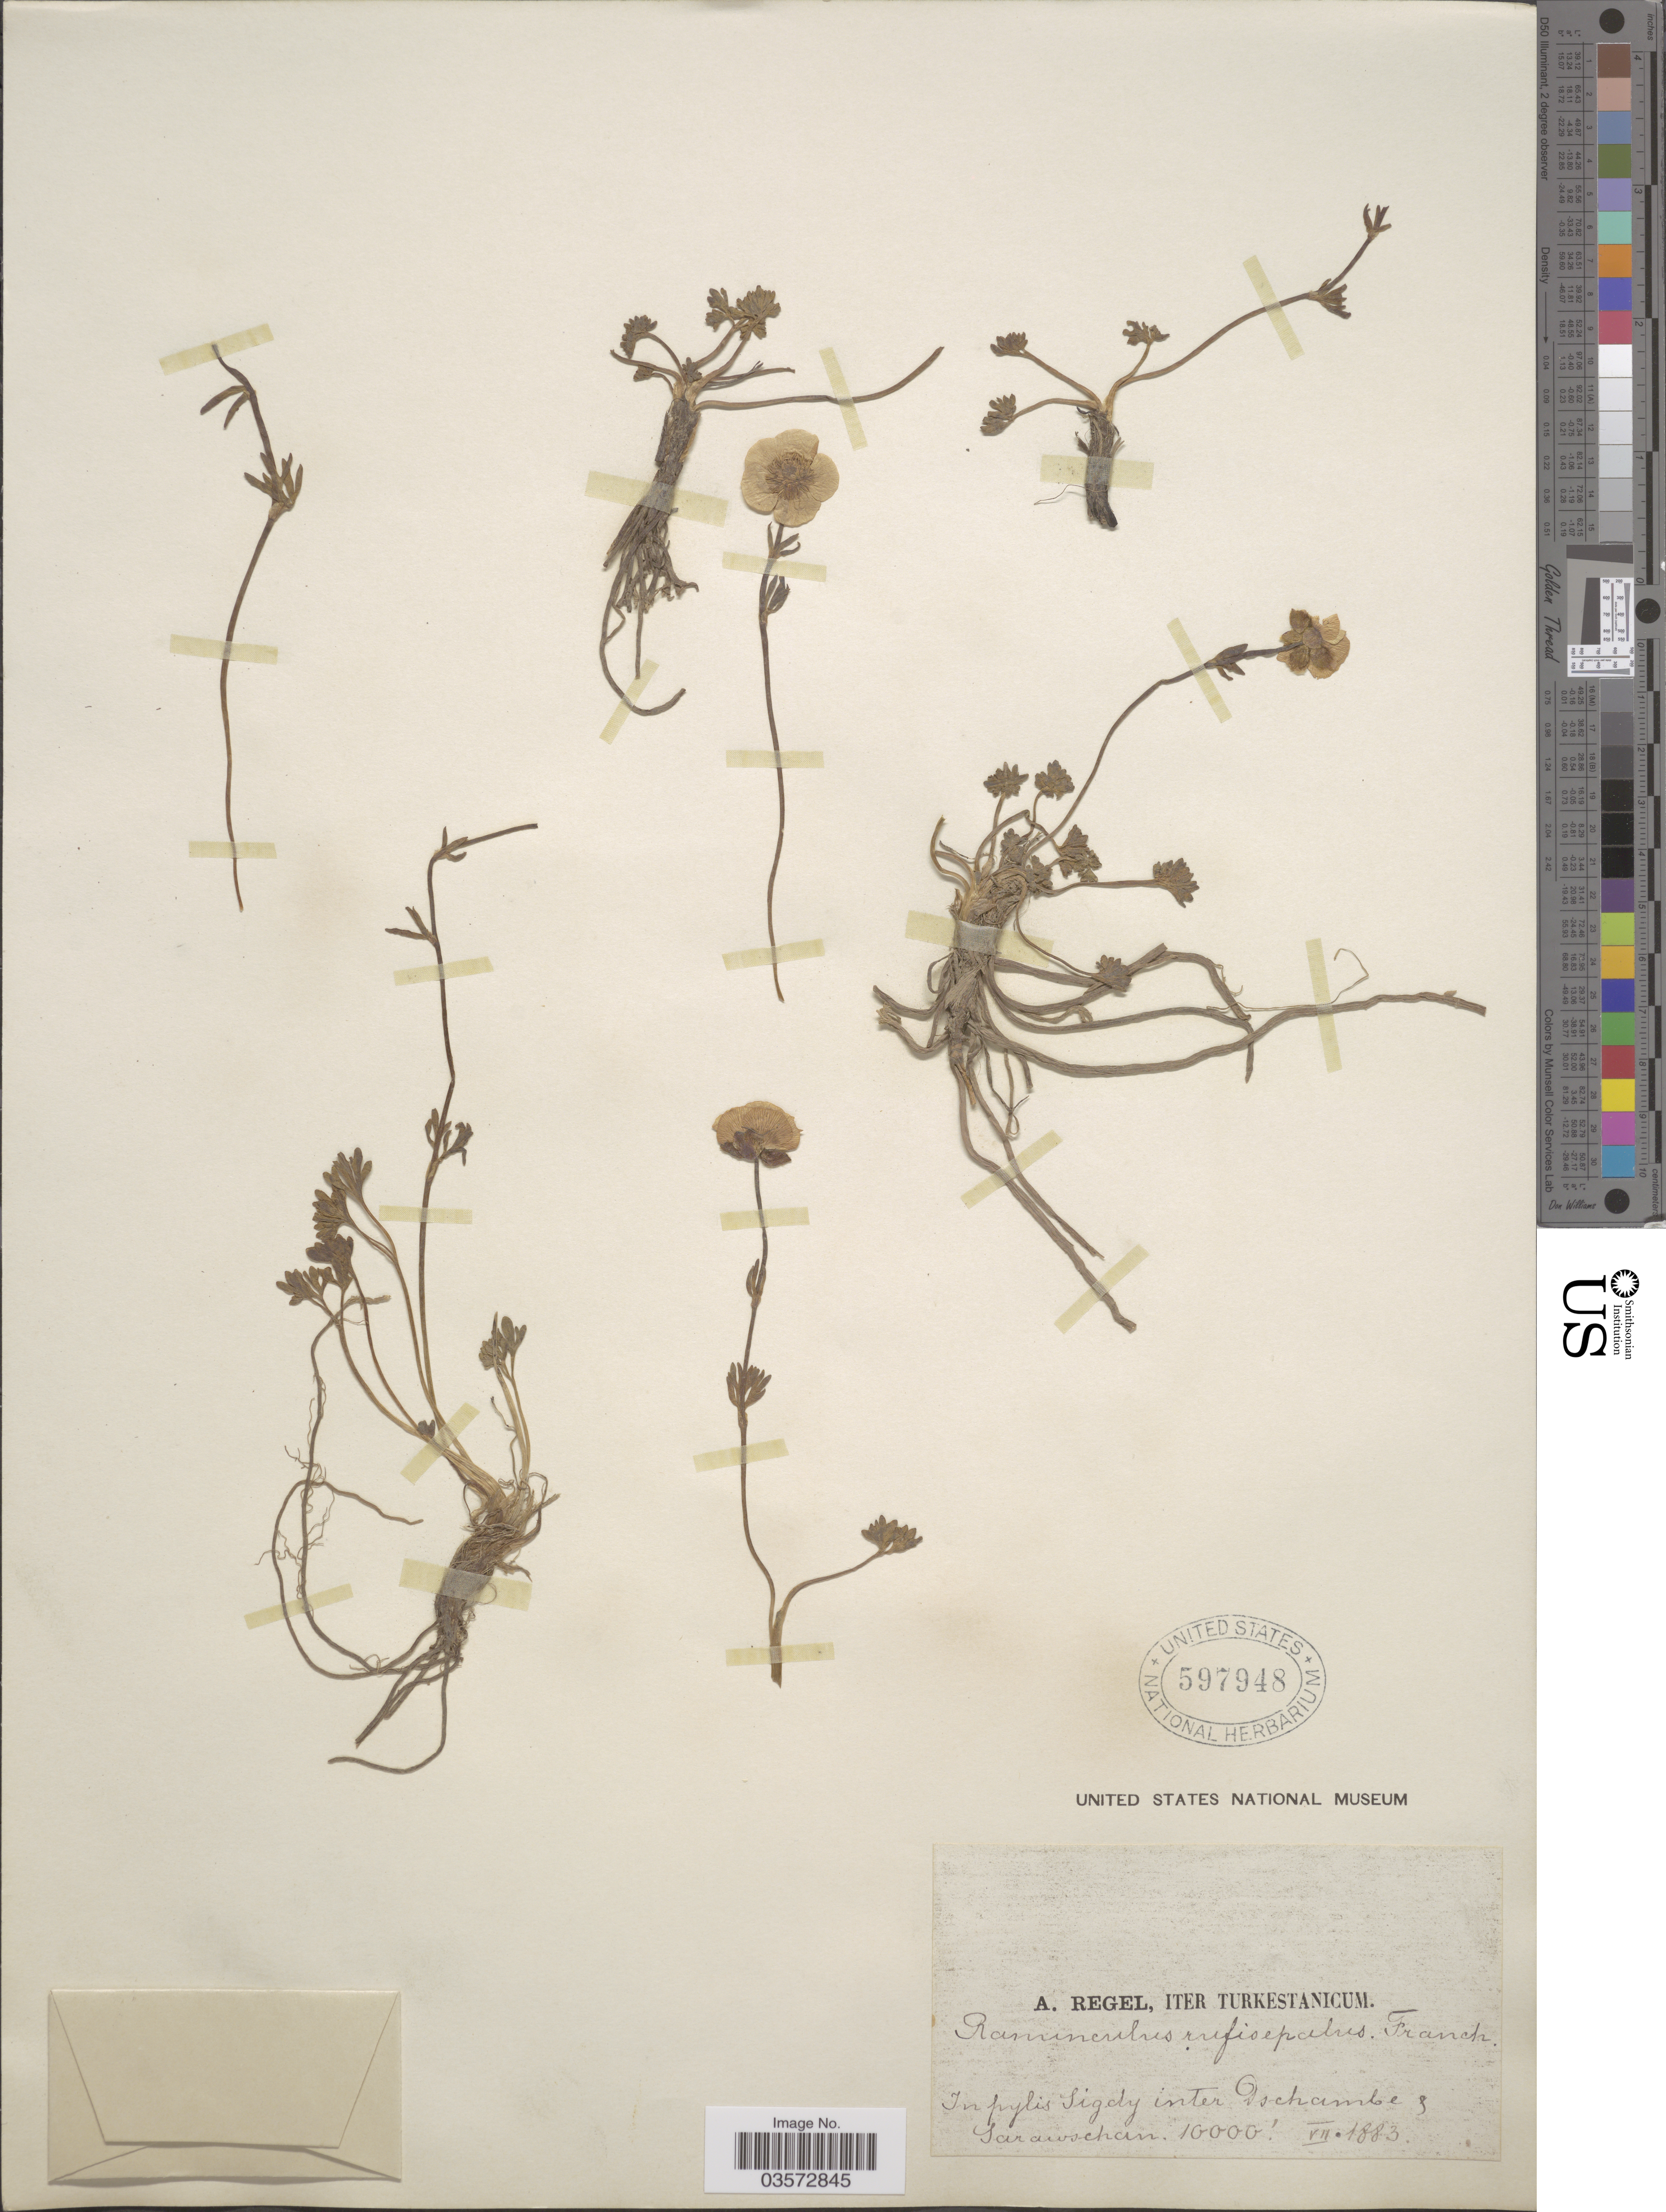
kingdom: Plantae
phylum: Tracheophyta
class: Magnoliopsida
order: Ranunculales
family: Ranunculaceae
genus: Ranunculus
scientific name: Ranunculus rufosepalus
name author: Franch.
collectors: A. Regel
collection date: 1883-07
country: Tajikistan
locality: Turkestanicum. In pylis Sigdy inter Dschambe & Sarawschan.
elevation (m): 3048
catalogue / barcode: US 597948